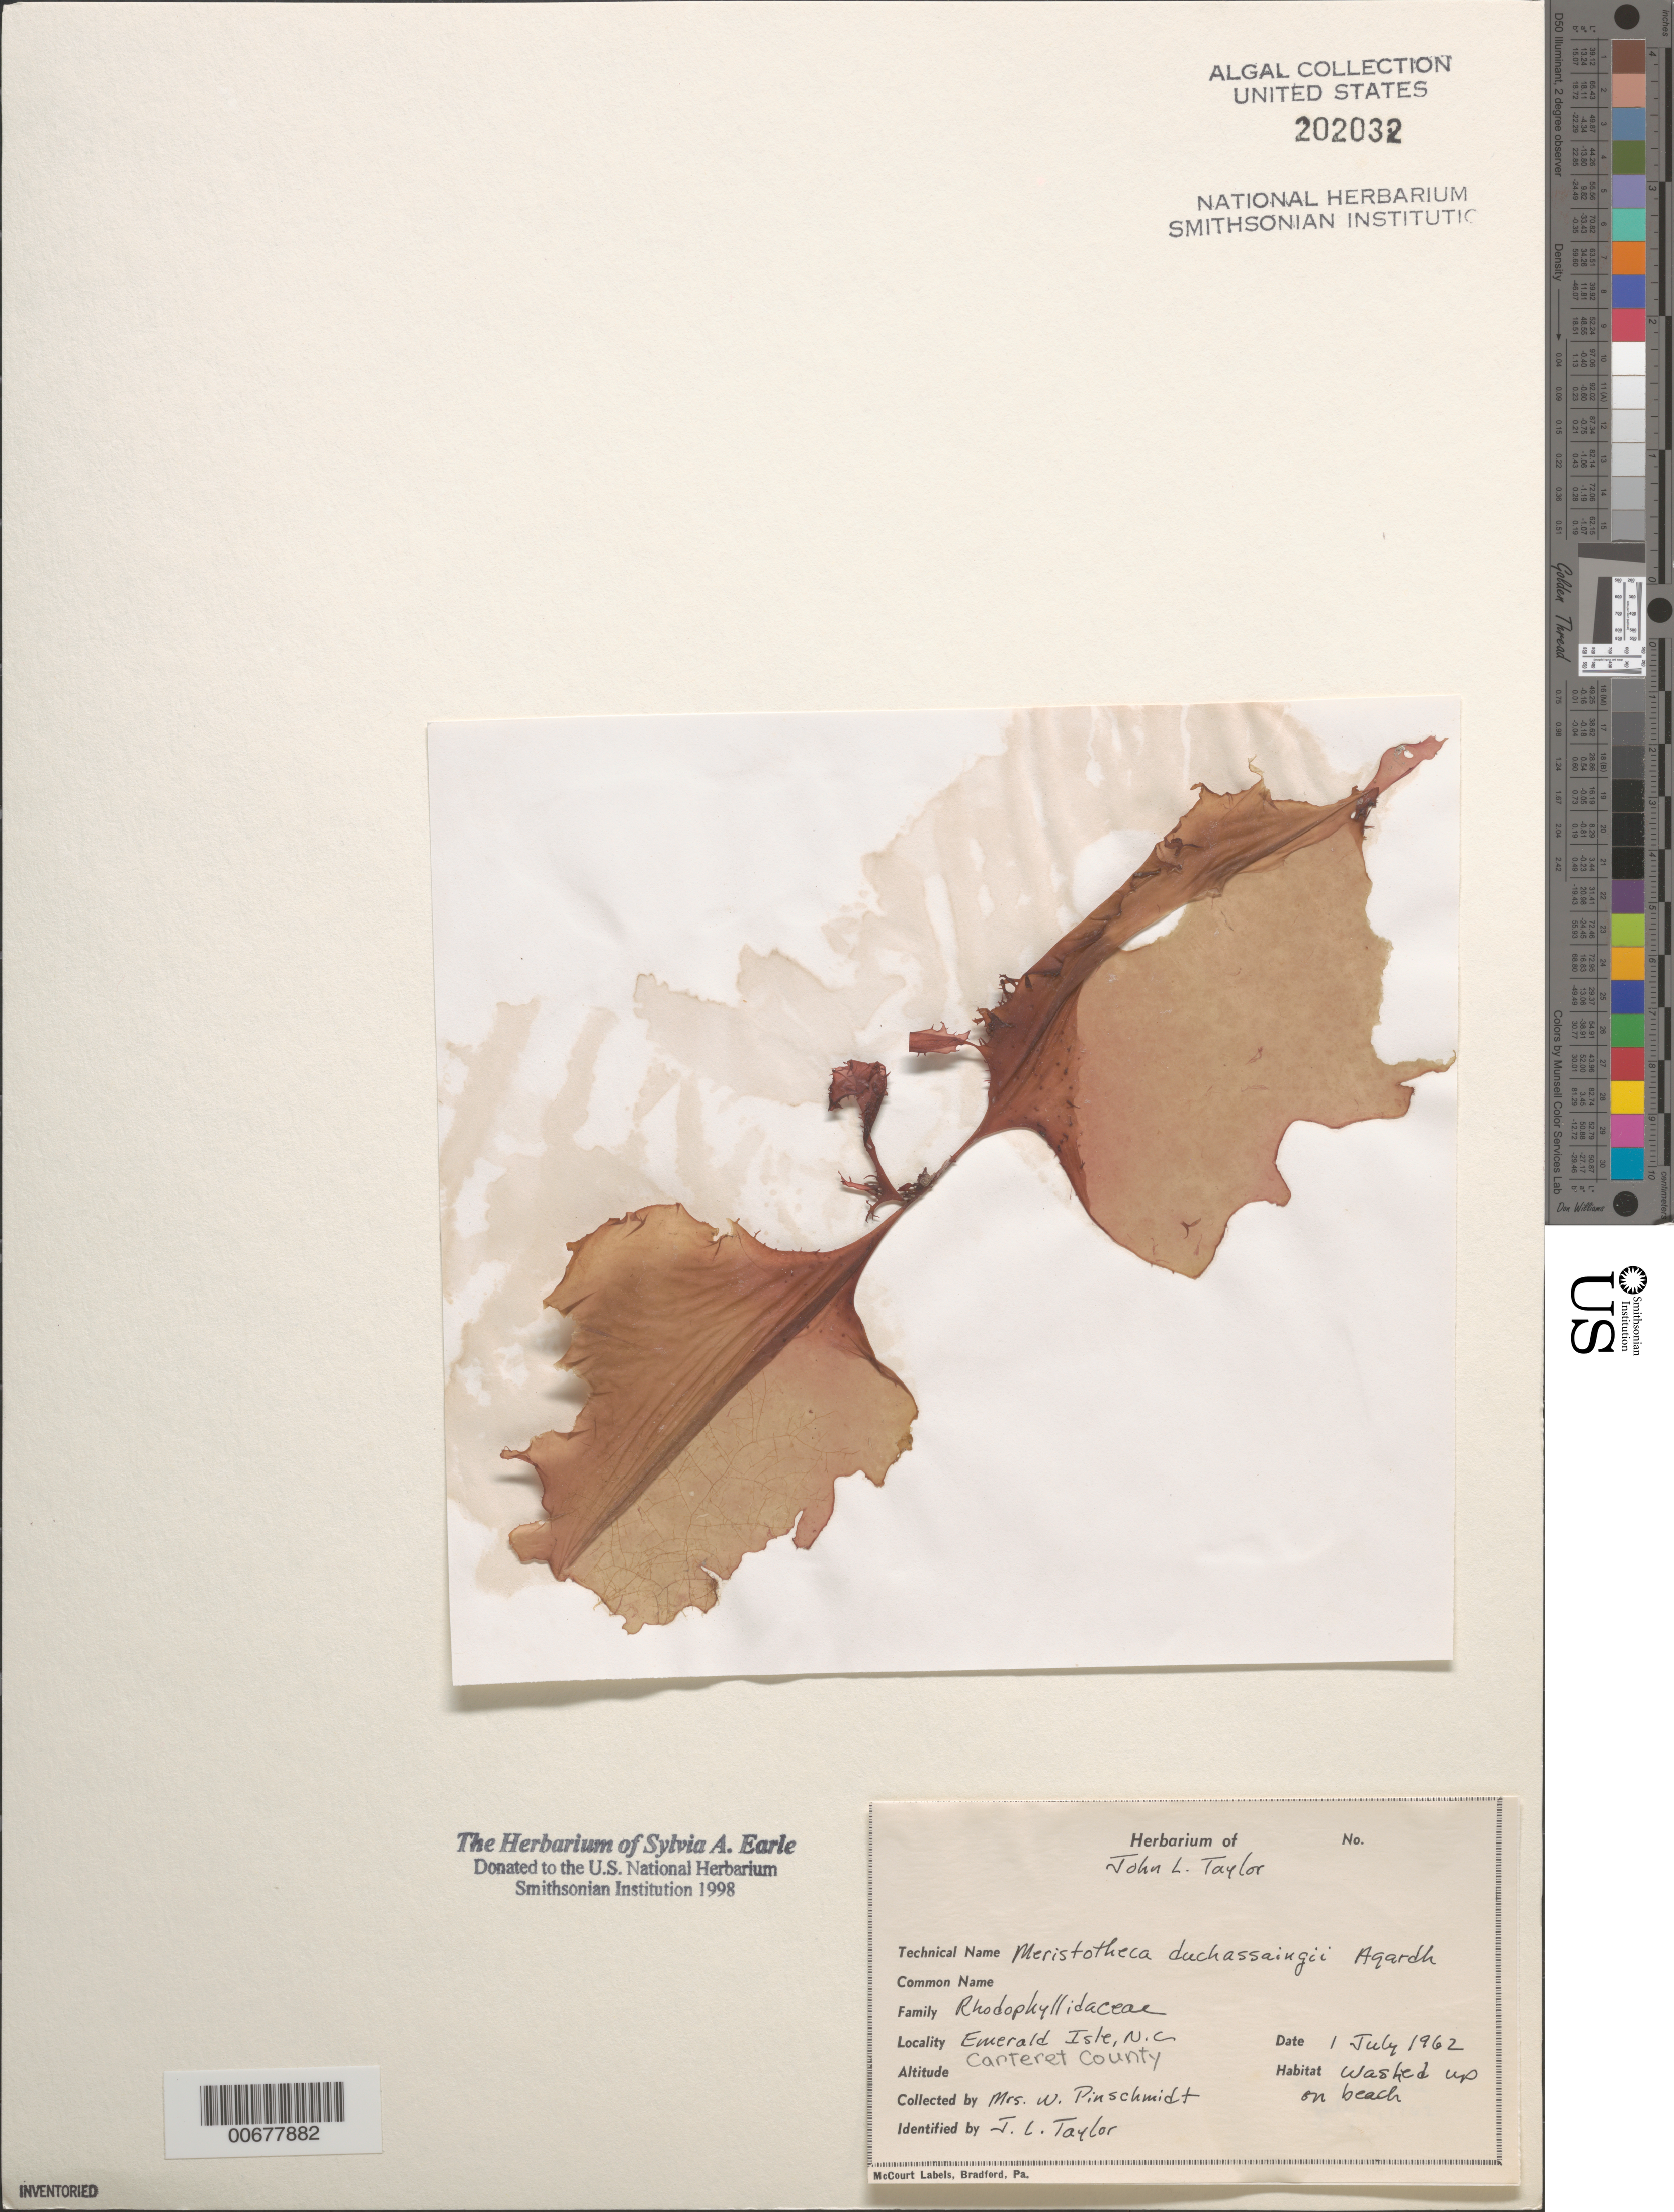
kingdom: Plantae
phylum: Rhodophyta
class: Florideophyceae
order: Halymeniales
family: Halymeniaceae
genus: Halymenia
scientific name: Halymenia duchassaignii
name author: (J. Agardh) Kylin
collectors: M. Pinschmidt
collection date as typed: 01 Jul 1962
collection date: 1962-07-01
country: United States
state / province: North Carolina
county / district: Carteret County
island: Bogue Banks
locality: Emerald Isle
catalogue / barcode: US 202032